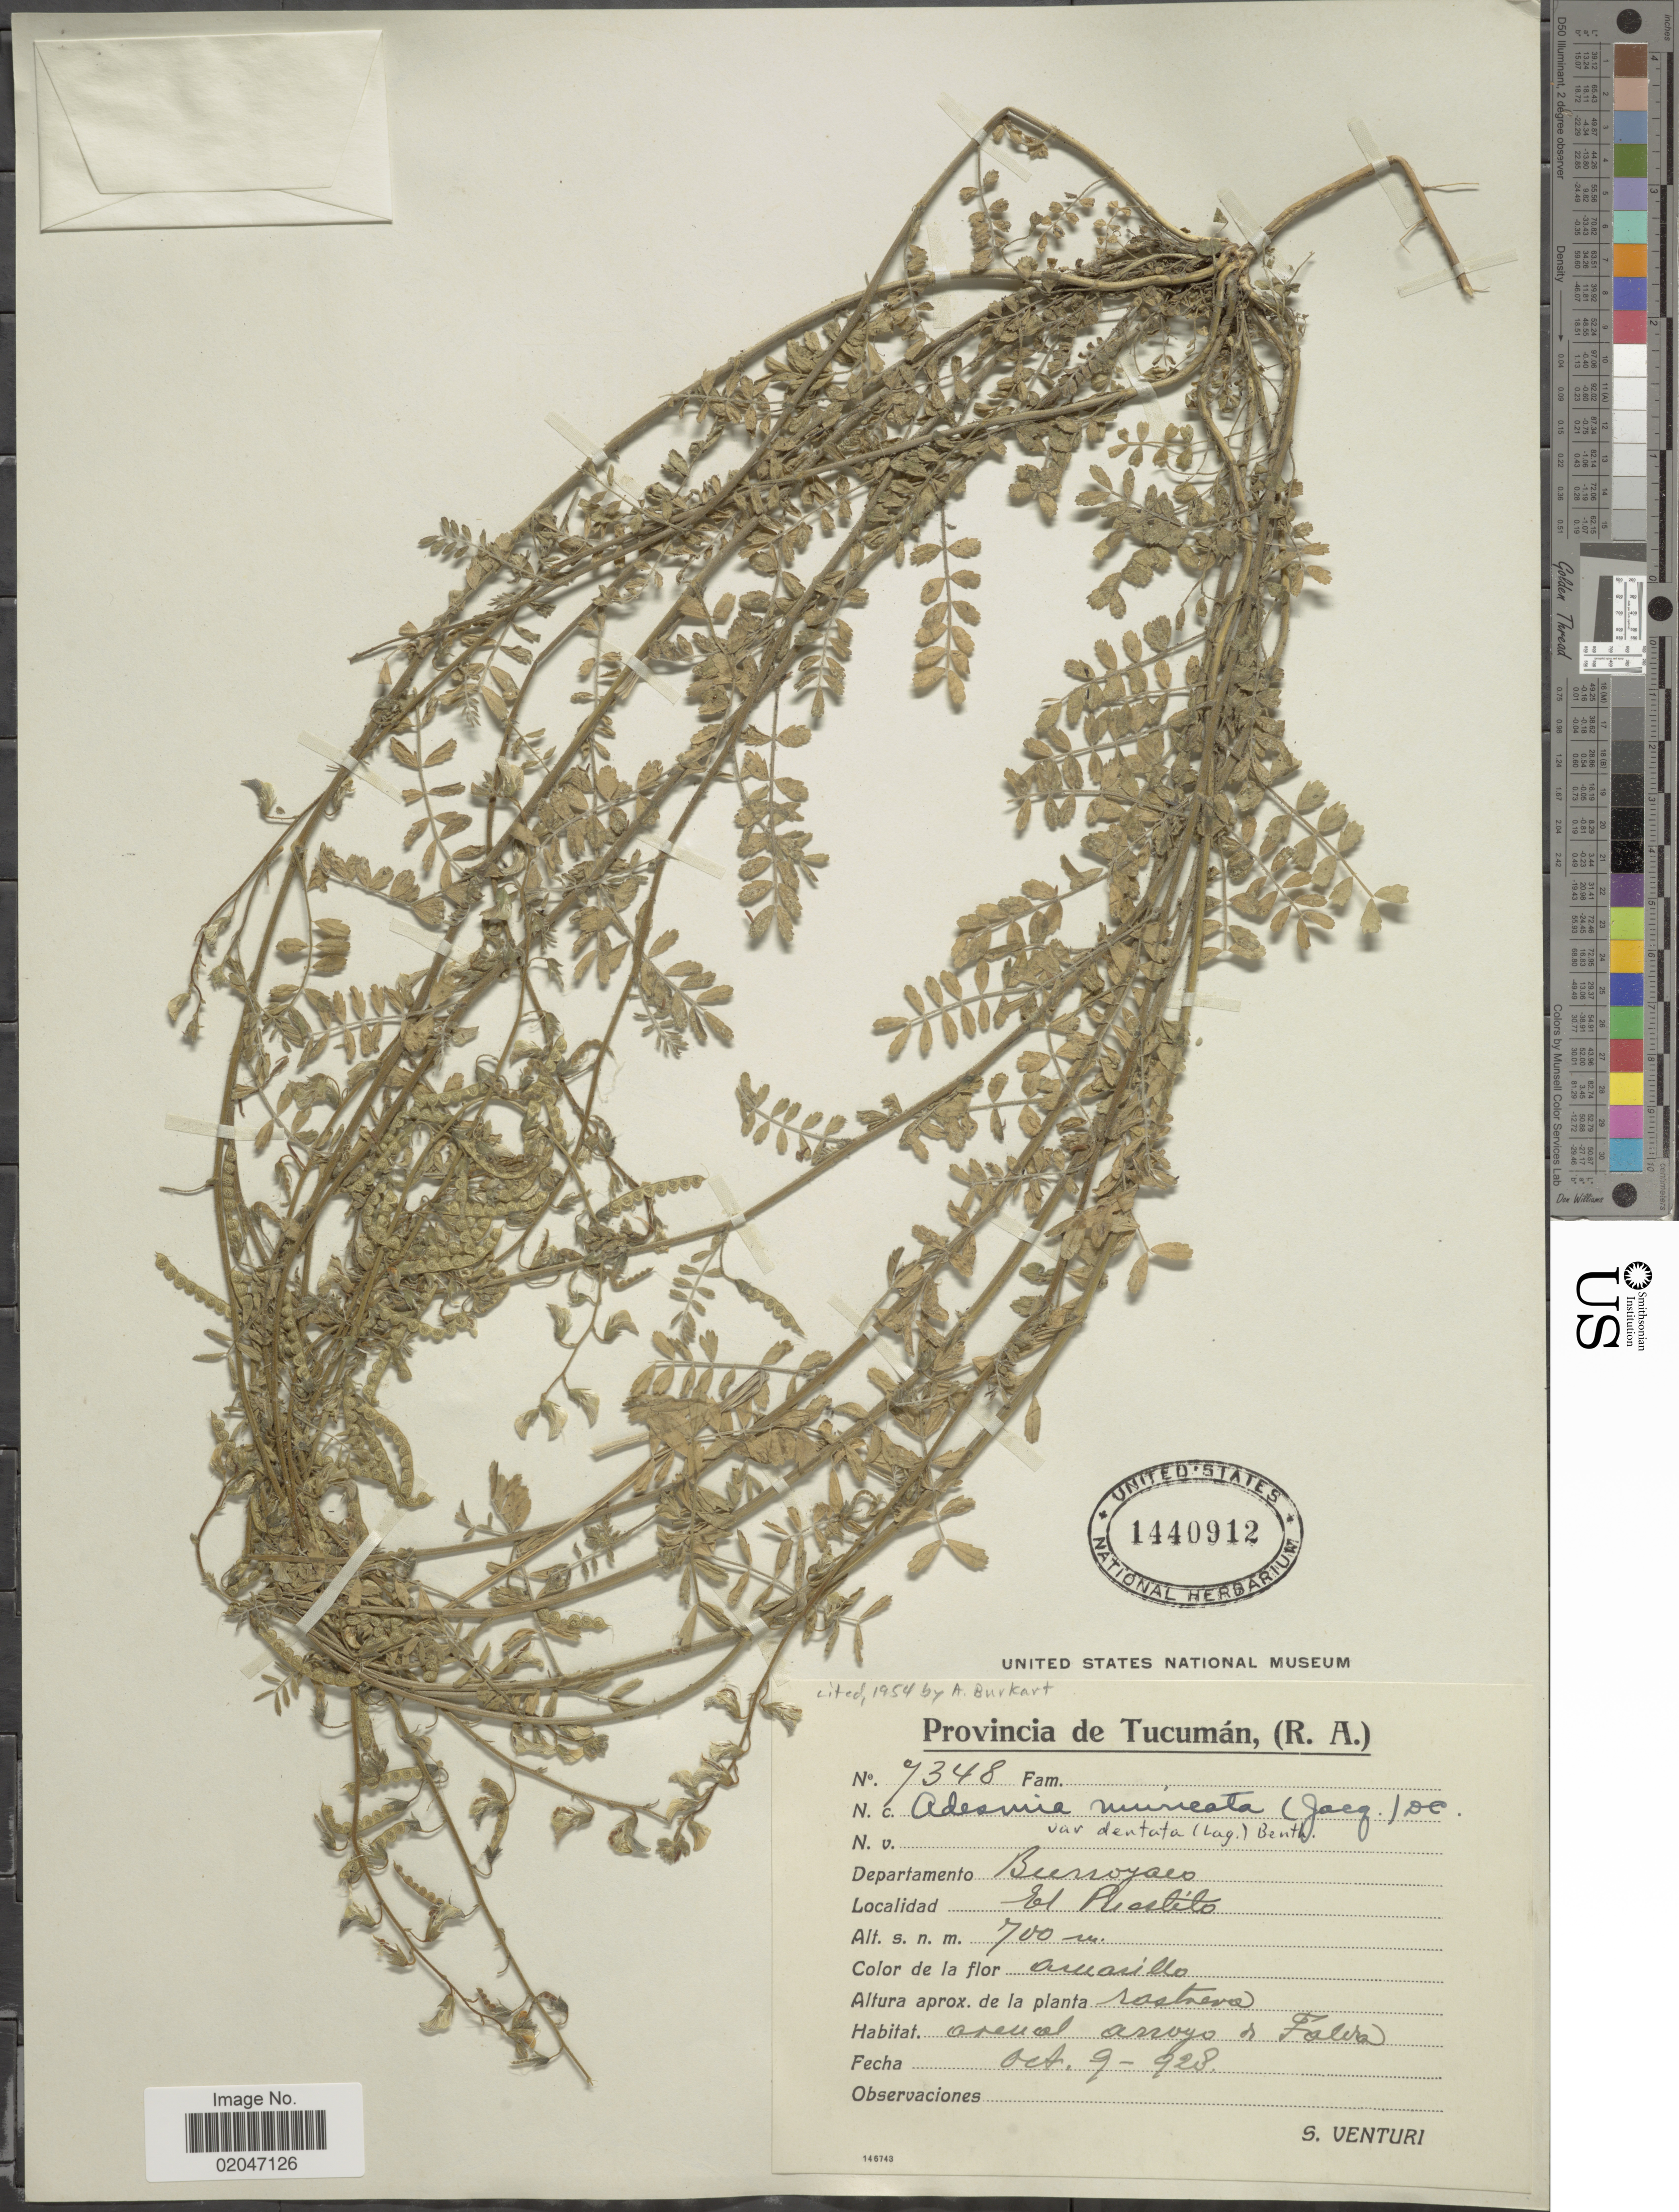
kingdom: Plantae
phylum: Tracheophyta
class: Magnoliopsida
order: Fabales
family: Fabaceae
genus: Adesmia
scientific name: Adesmia muricata var. dentata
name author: Benth.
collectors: S. Venturi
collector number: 7348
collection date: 1928-10-09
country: Argentina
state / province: Tucuman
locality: (R.A.), Departamento Burruyacu, El Puestito. arenal arroyo de Falda.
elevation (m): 700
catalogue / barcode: US 1440912